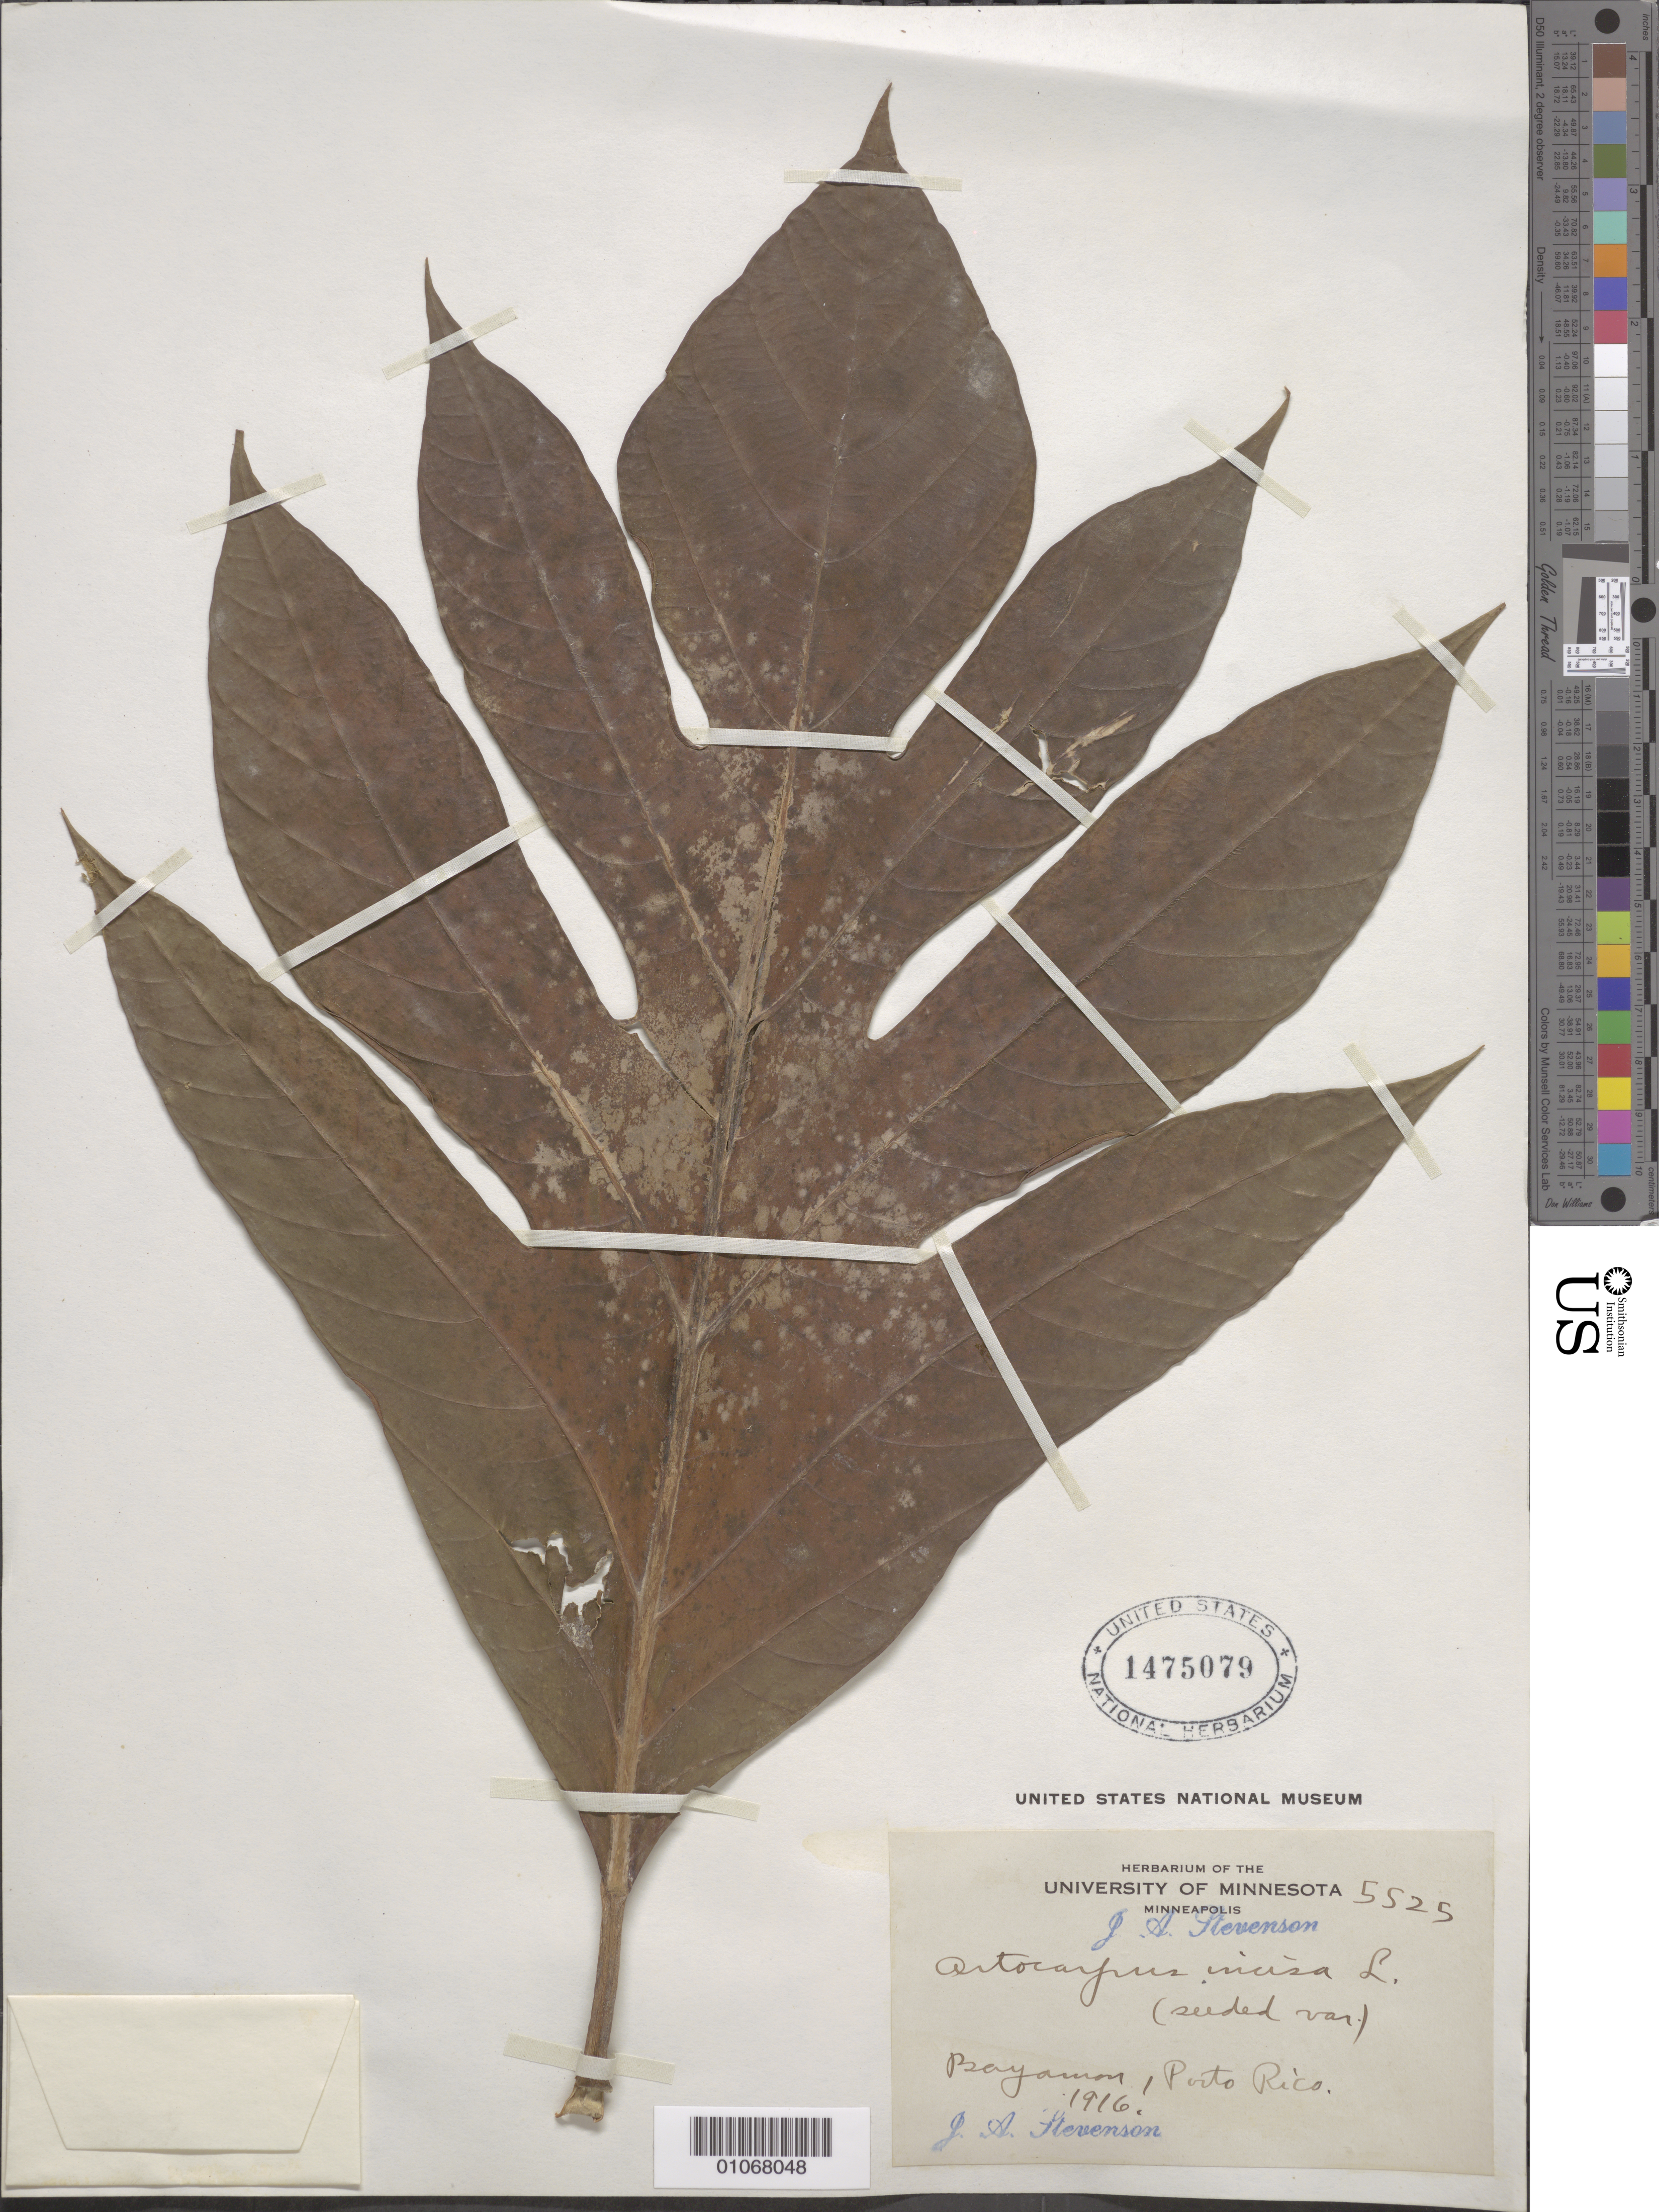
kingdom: Plantae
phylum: Tracheophyta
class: Magnoliopsida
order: Rosales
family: Moraceae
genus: Artocarpus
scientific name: Artocarpus incisus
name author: (Thunb.) L. f.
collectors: J. Stevenson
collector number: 5525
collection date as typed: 01 Jan 1916 to 31 Dec 1916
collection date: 1916-01-01/1916-12-31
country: Puerto Rico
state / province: Bayamón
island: Puerto Rico I.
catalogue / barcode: US 1475079